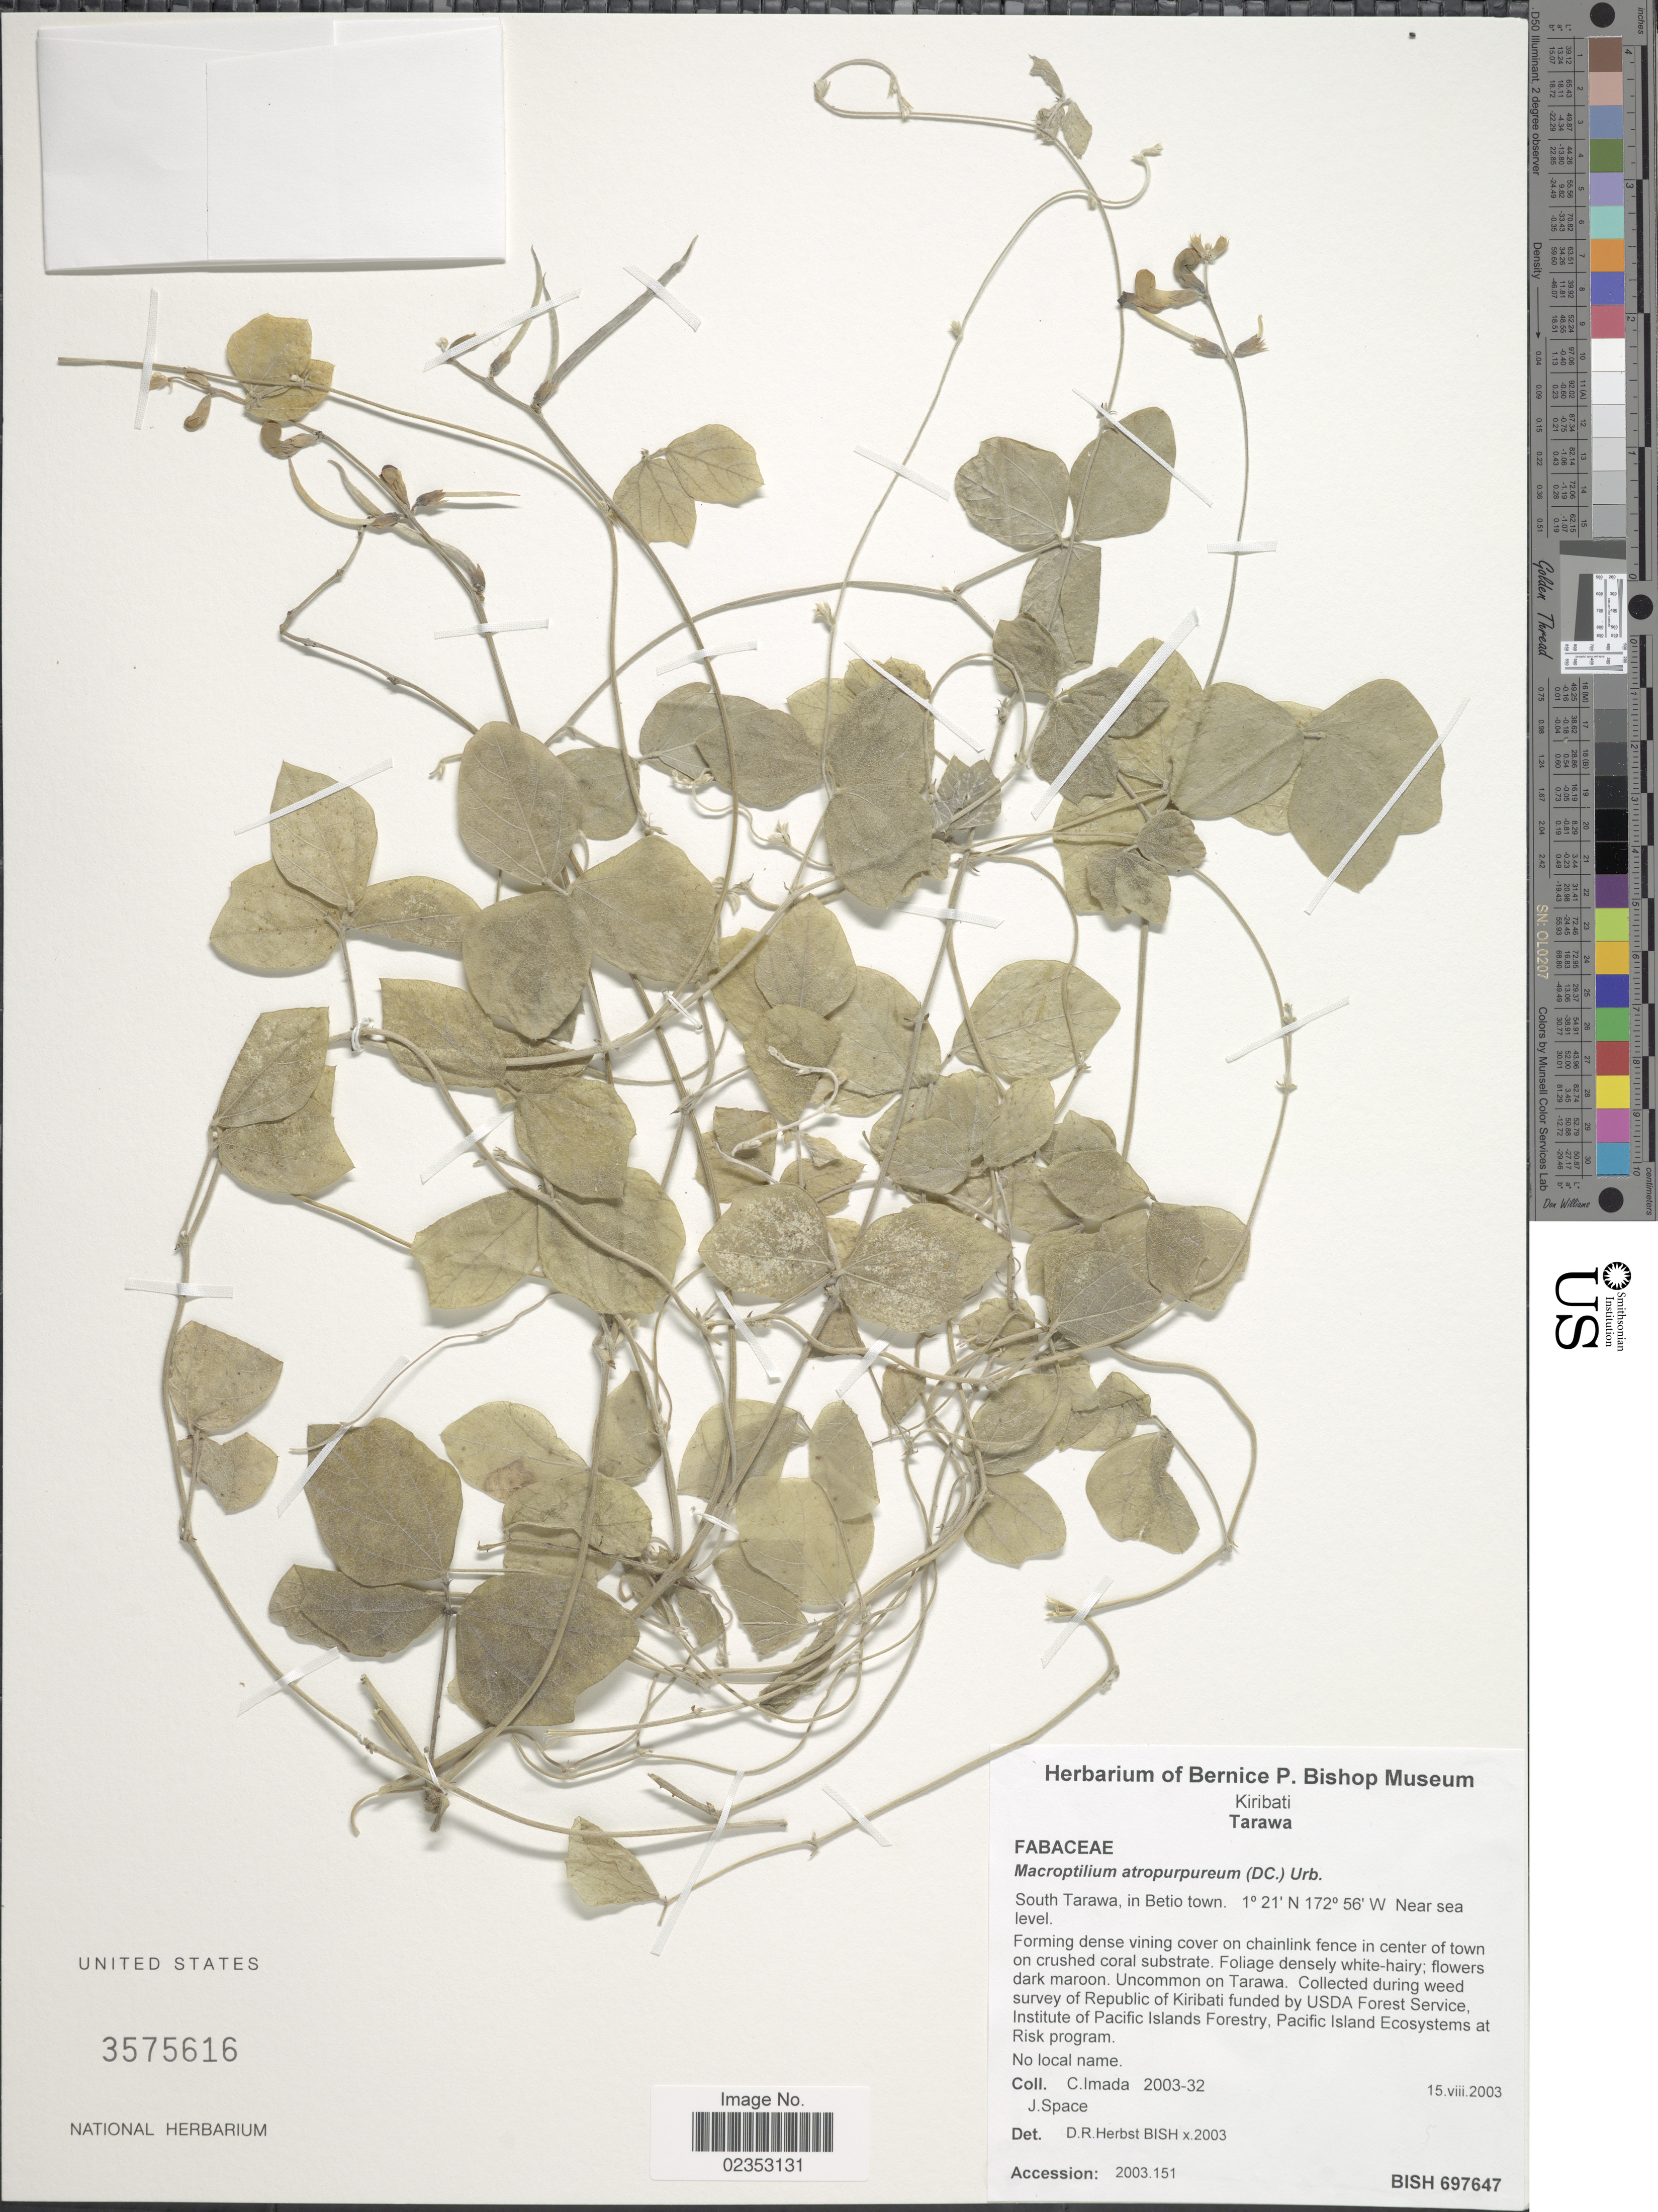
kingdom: Plantae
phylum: Tracheophyta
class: Magnoliopsida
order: Fabales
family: Fabaceae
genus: Macroptilium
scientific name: Macroptilium atropurpureum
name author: (DC.) Urb.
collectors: C. Imada & J. Space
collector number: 2003-32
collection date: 2003-08-15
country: Kiribati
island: Tarawa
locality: Tarawa, South Tarawa, in Betio town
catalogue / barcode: US 3575616